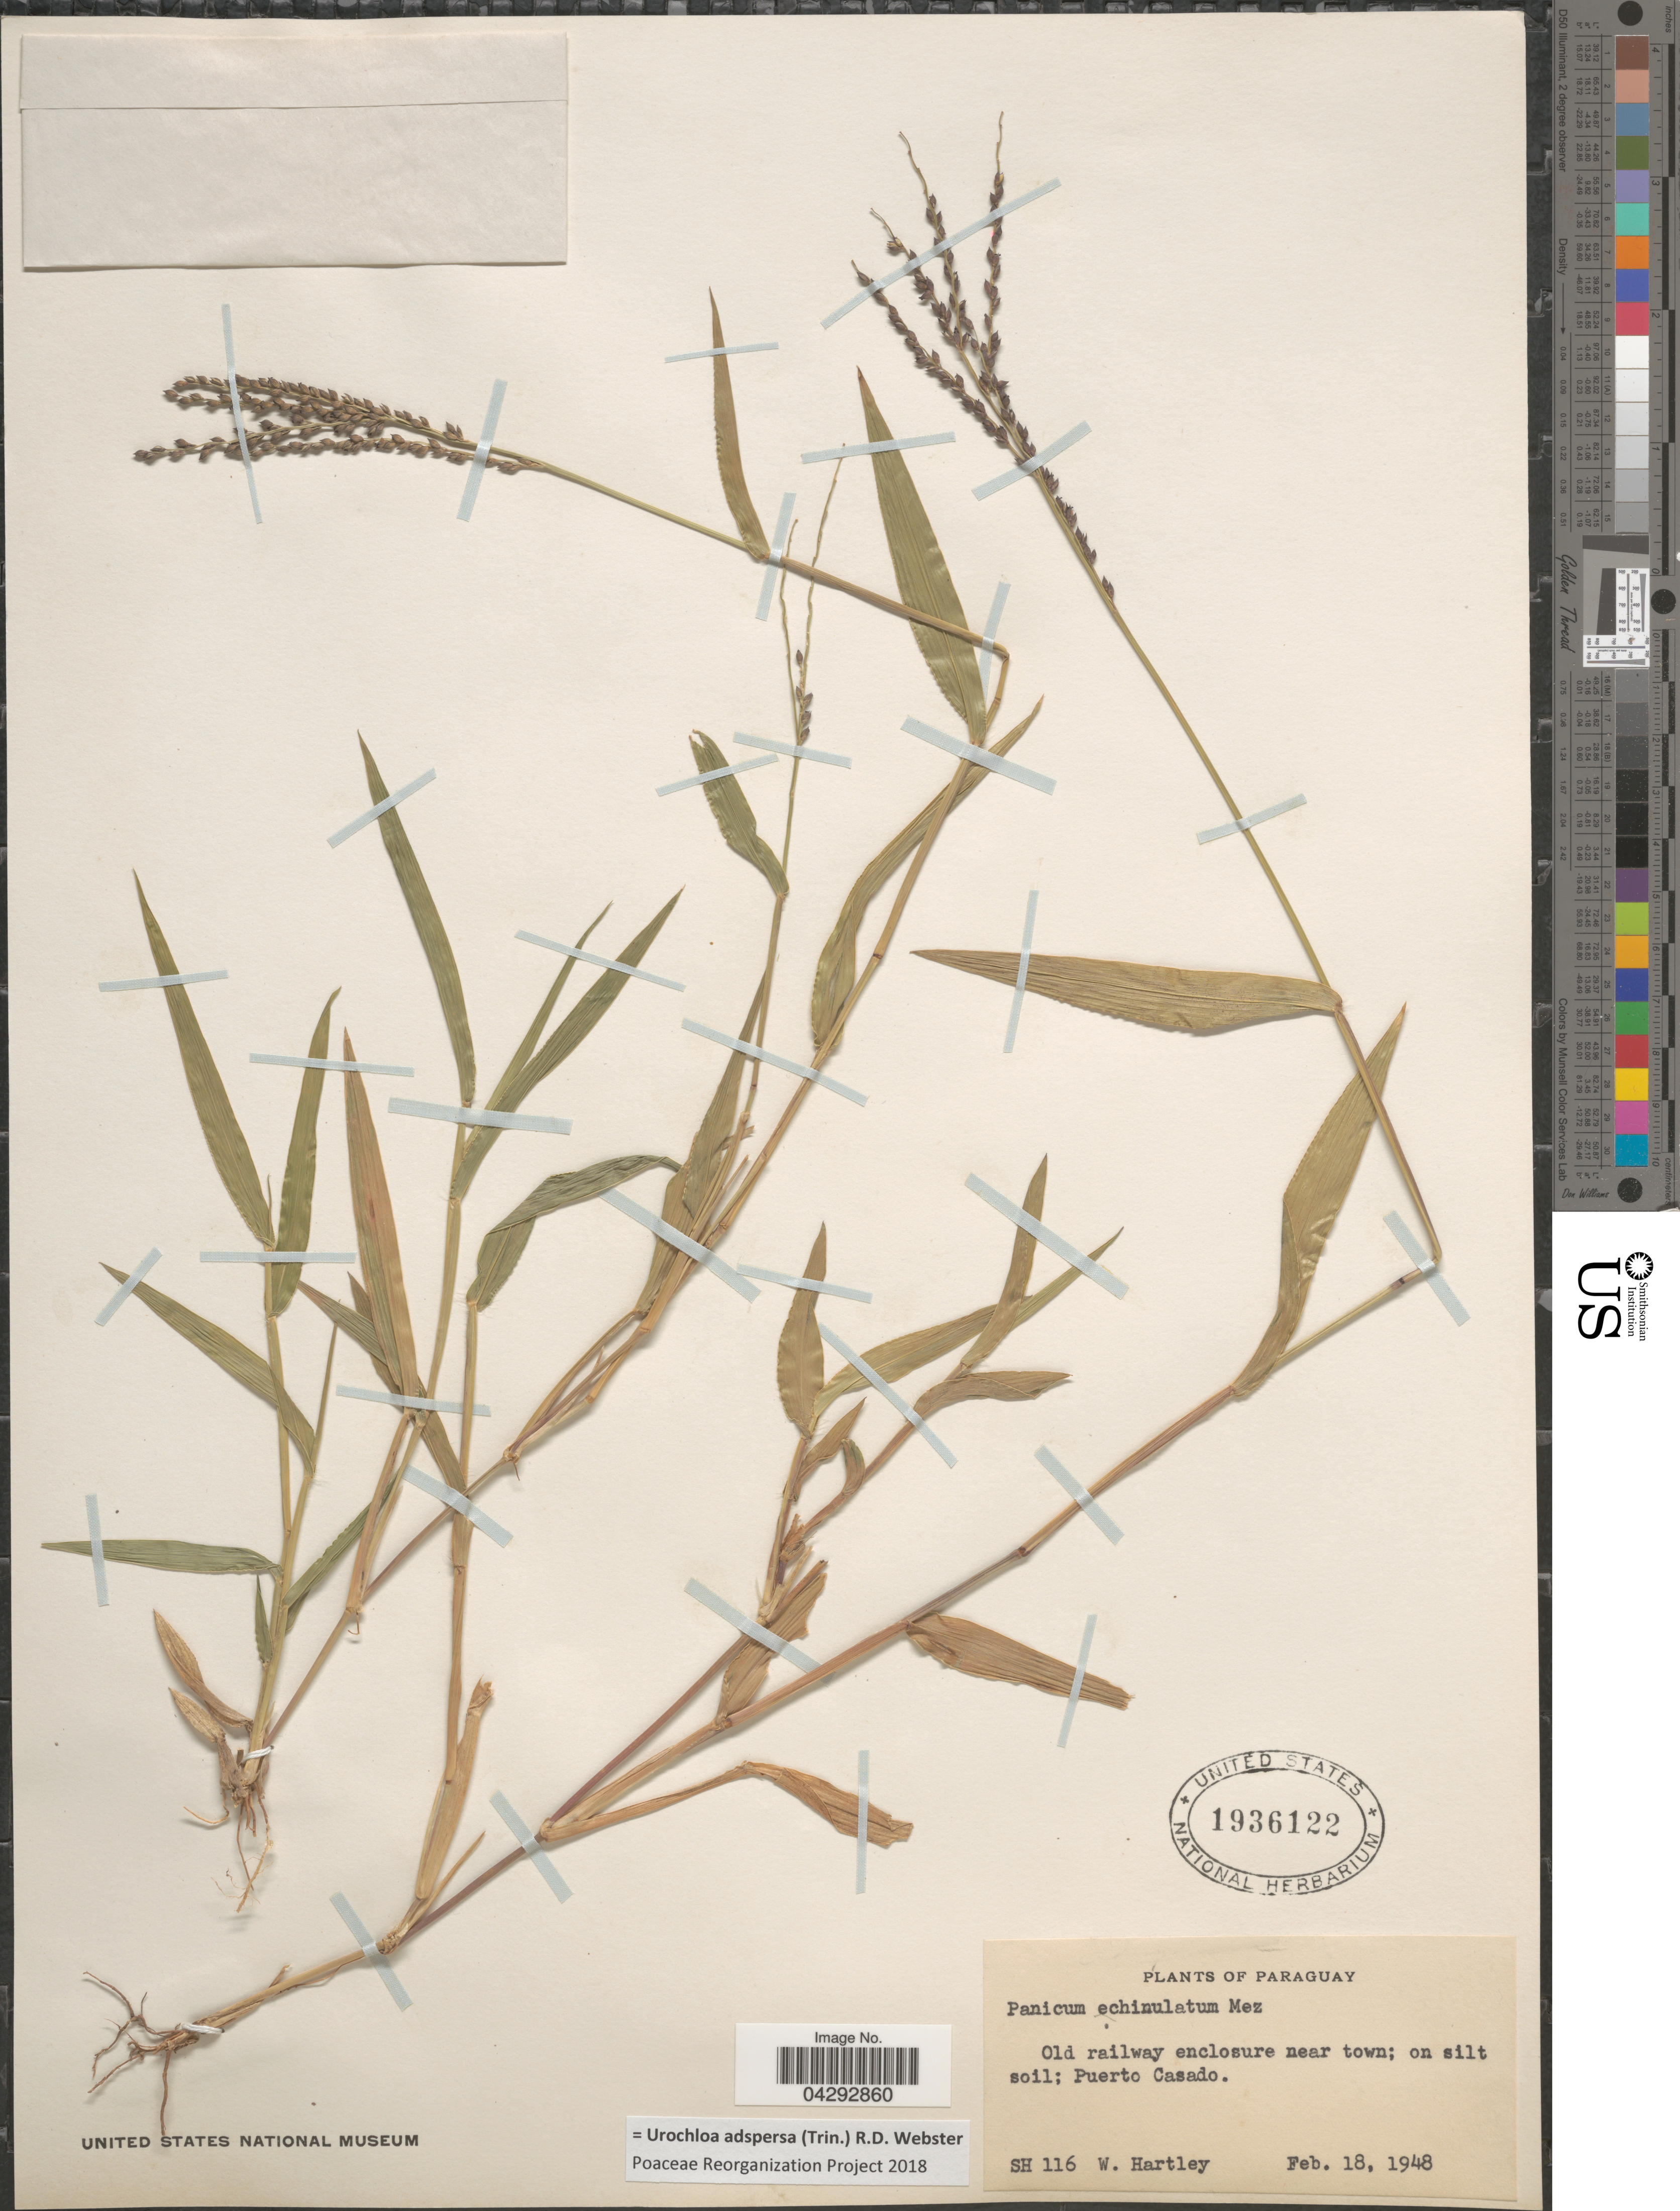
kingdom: Plantae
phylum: Tracheophyta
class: Liliopsida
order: Poales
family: Poaceae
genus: Urochloa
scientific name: Urochloa adspersa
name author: (Trin.) R.D. Webster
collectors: W. Hartley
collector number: SH116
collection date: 1948-02-18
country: Paraguay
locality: Old railway enclosure near town; on silt soil; Puerto Casado.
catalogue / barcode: US 1936122